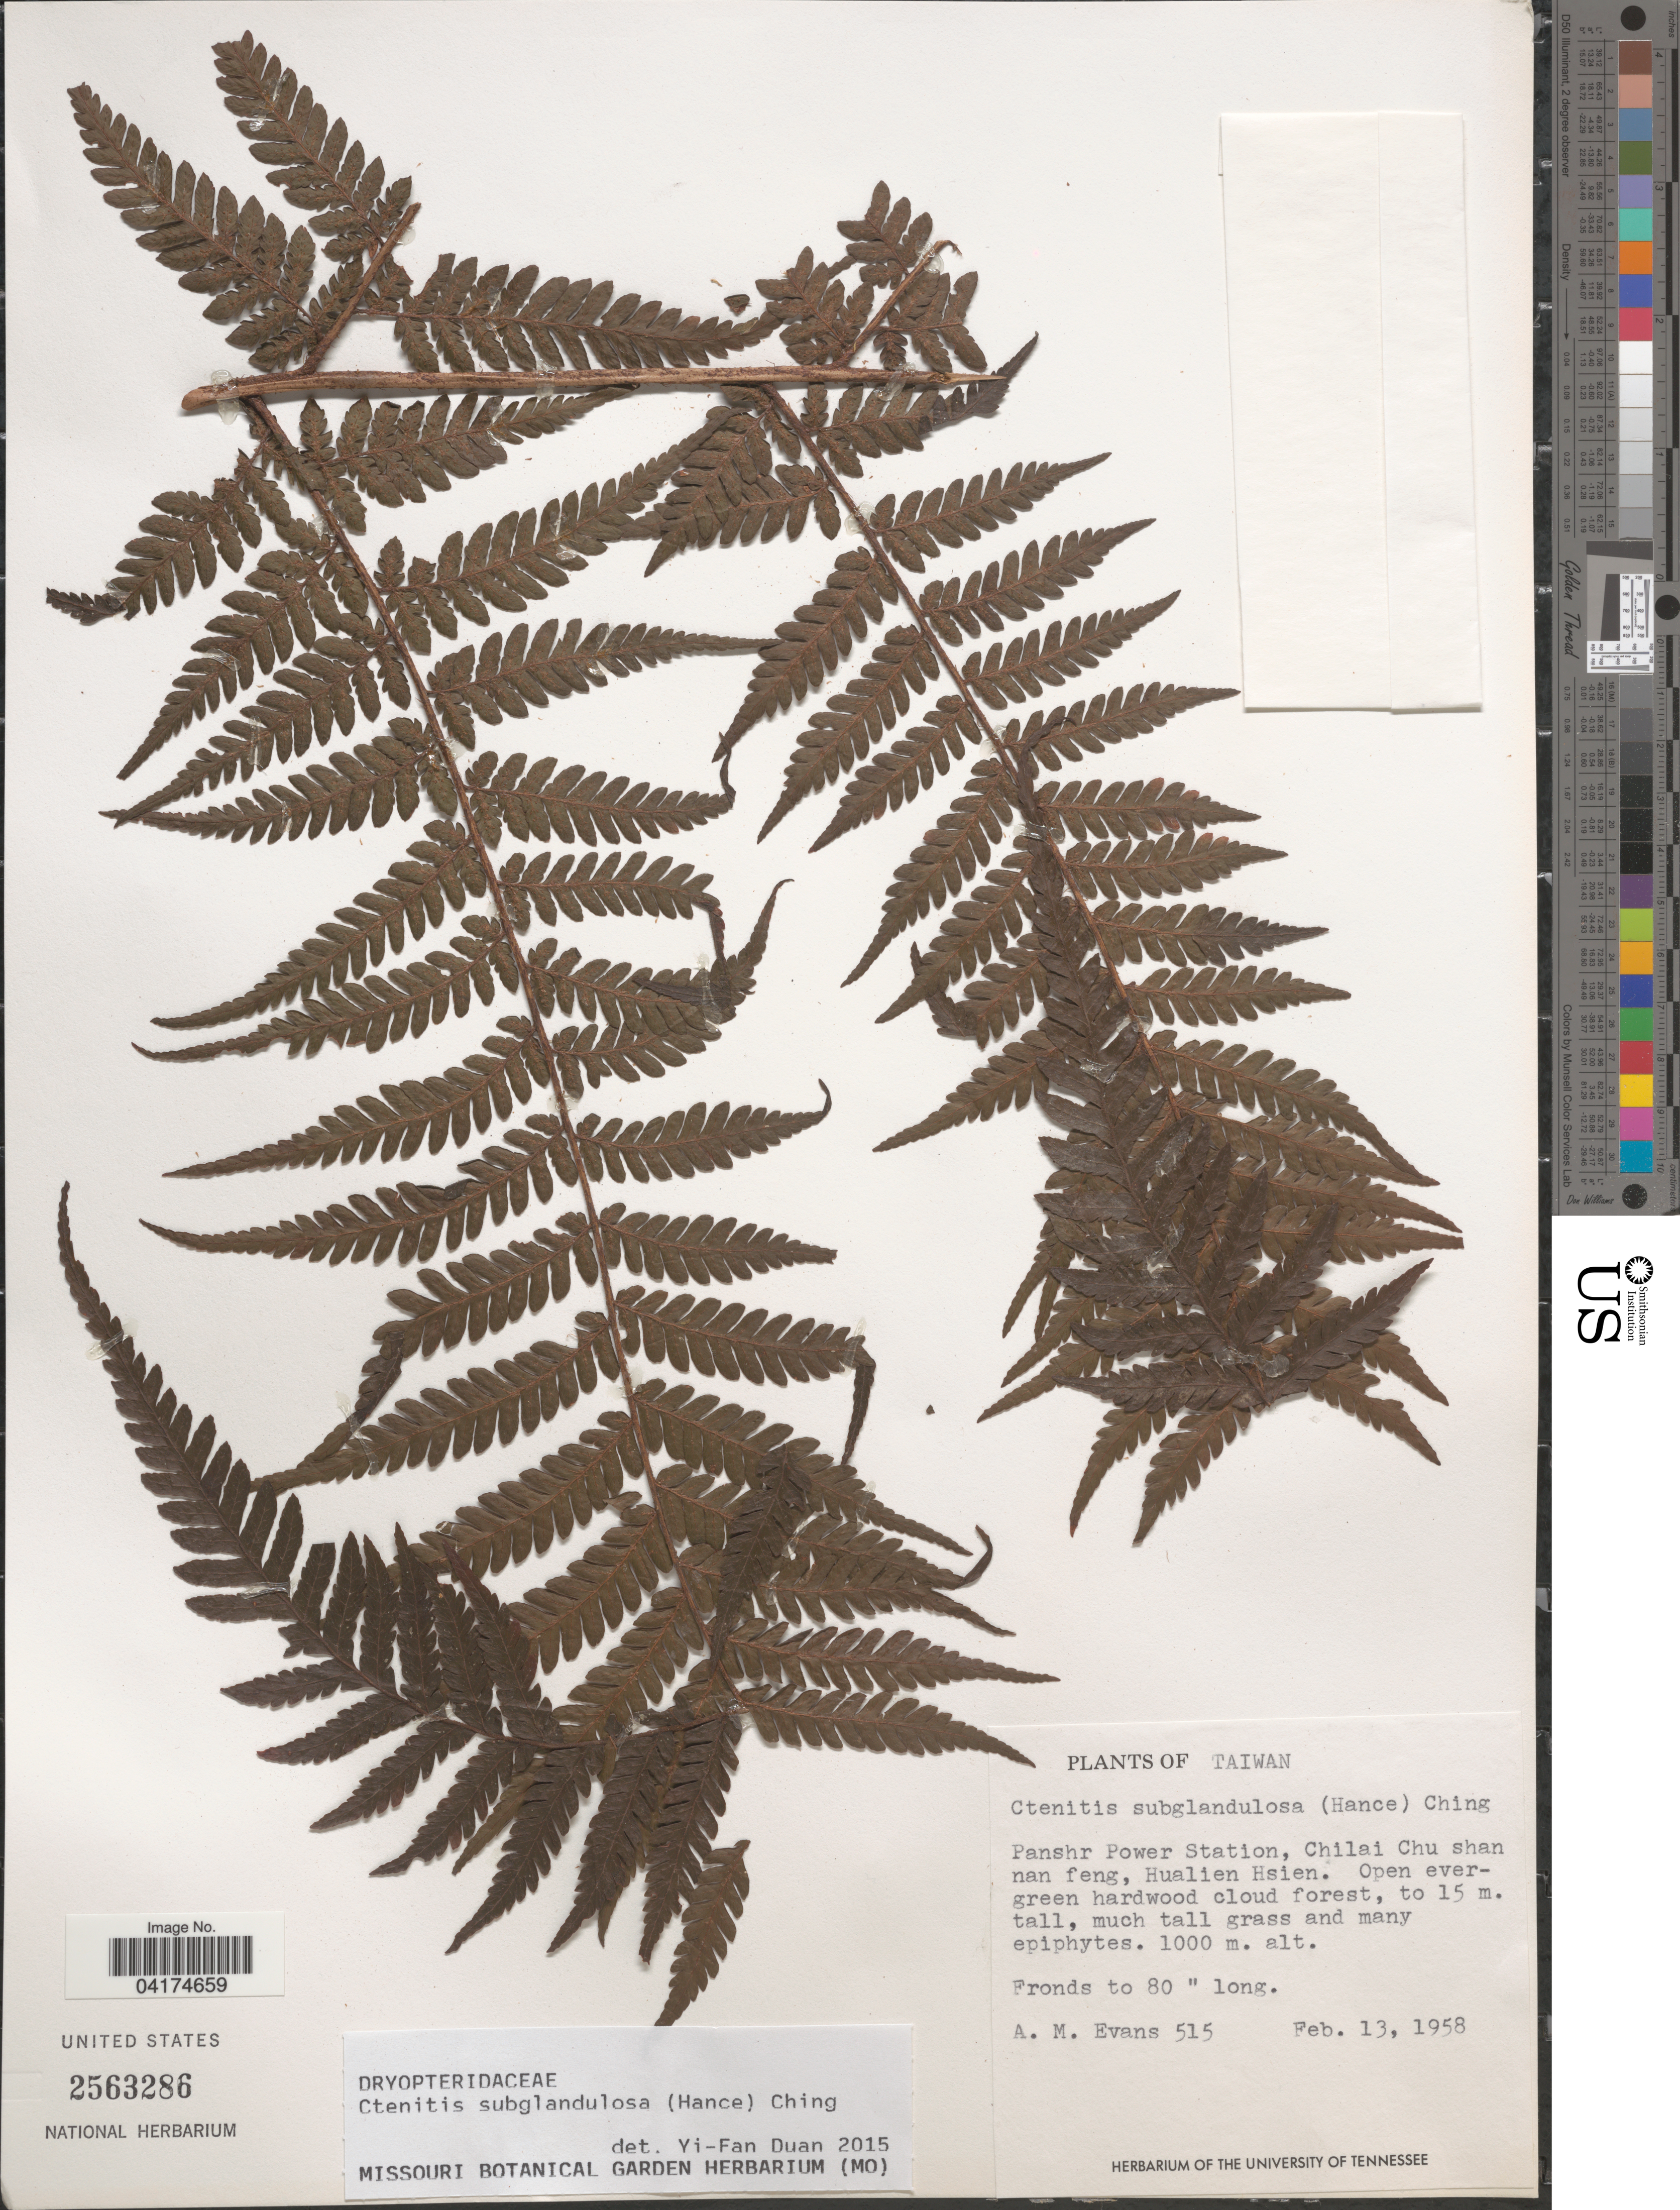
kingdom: Plantae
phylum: Tracheophyta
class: Polypodiopsida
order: Polypodiales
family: Dryopteridaceae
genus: Ctenitis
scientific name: Ctenitis subglandulosa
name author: (Hance) Ching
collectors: A. M. Evans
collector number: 515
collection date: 1958-02-13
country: Taiwan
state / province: Hualien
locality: Panshr Power Station, chilai Chu Shan nan feng, Hualien Hsien.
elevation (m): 1000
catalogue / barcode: US 2563286